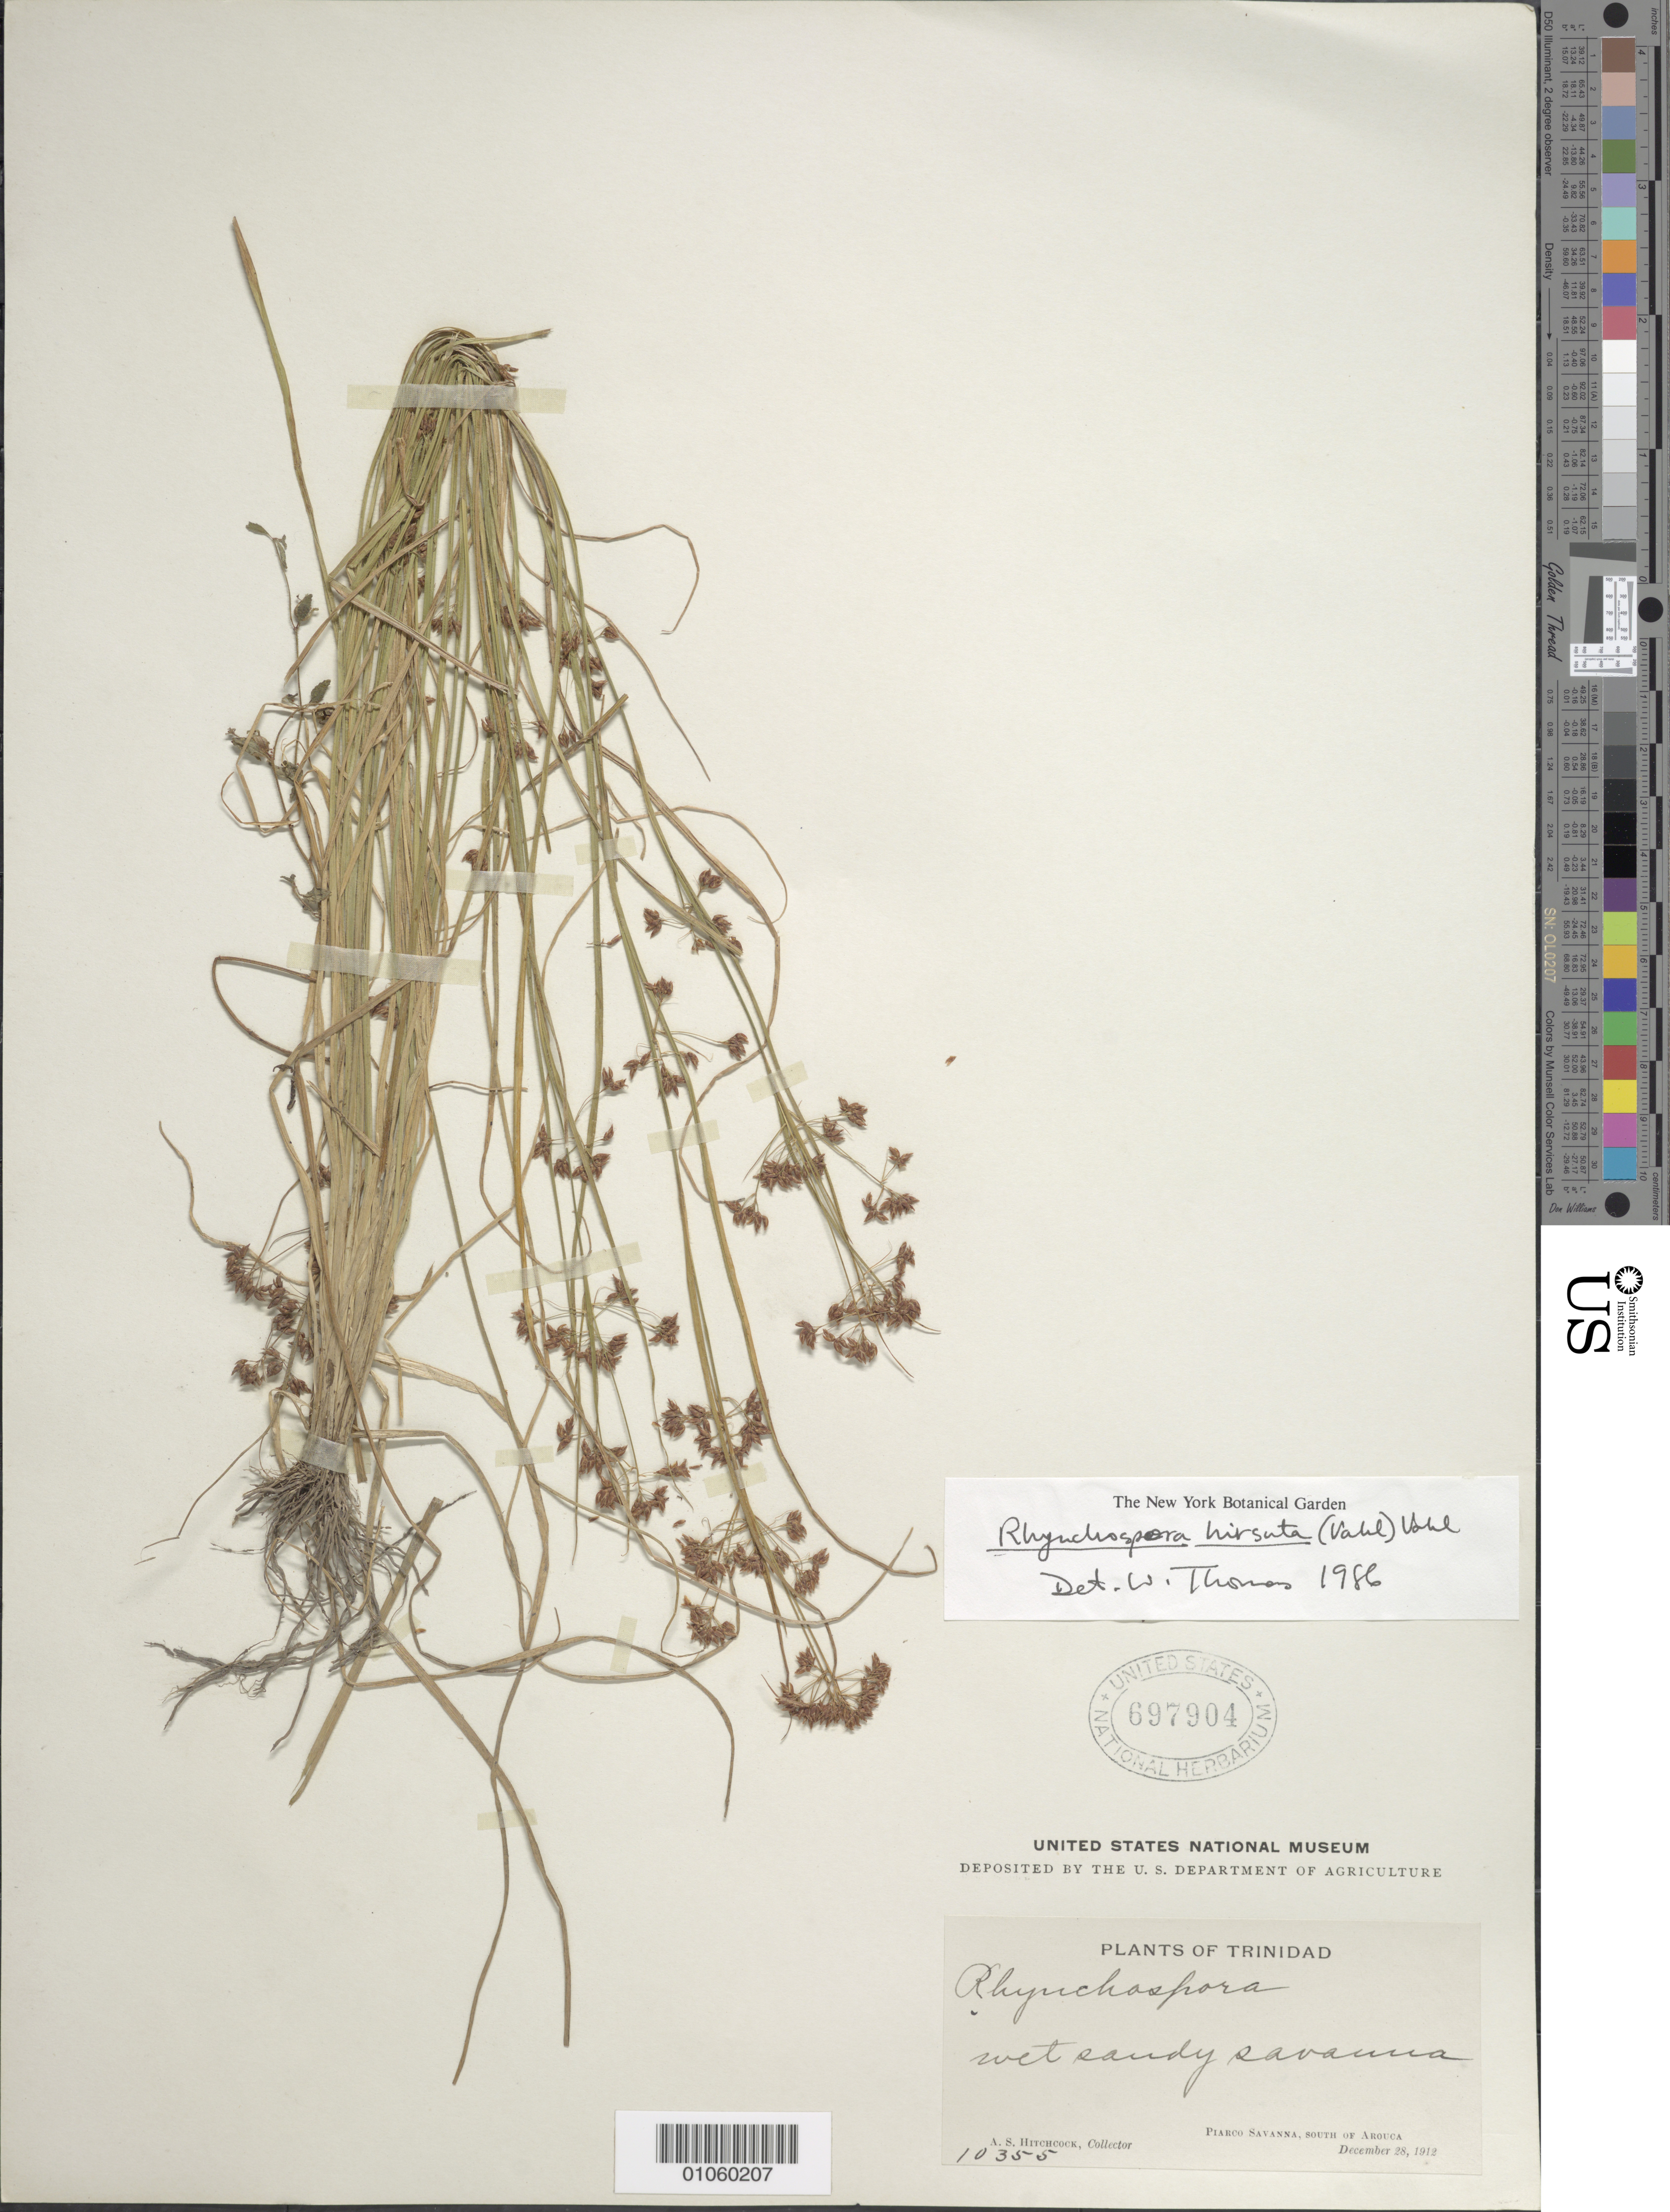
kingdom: Plantae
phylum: Tracheophyta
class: Liliopsida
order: Poales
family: Cyperaceae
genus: Rhynchospora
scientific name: Rhynchospora hirsuta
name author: (Vahl) Vahl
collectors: A. S. Hitchcock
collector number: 10355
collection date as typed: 28 Dec 1912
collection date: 1912-12-28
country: Trinidad and Tobago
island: Trinidad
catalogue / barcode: US 697904